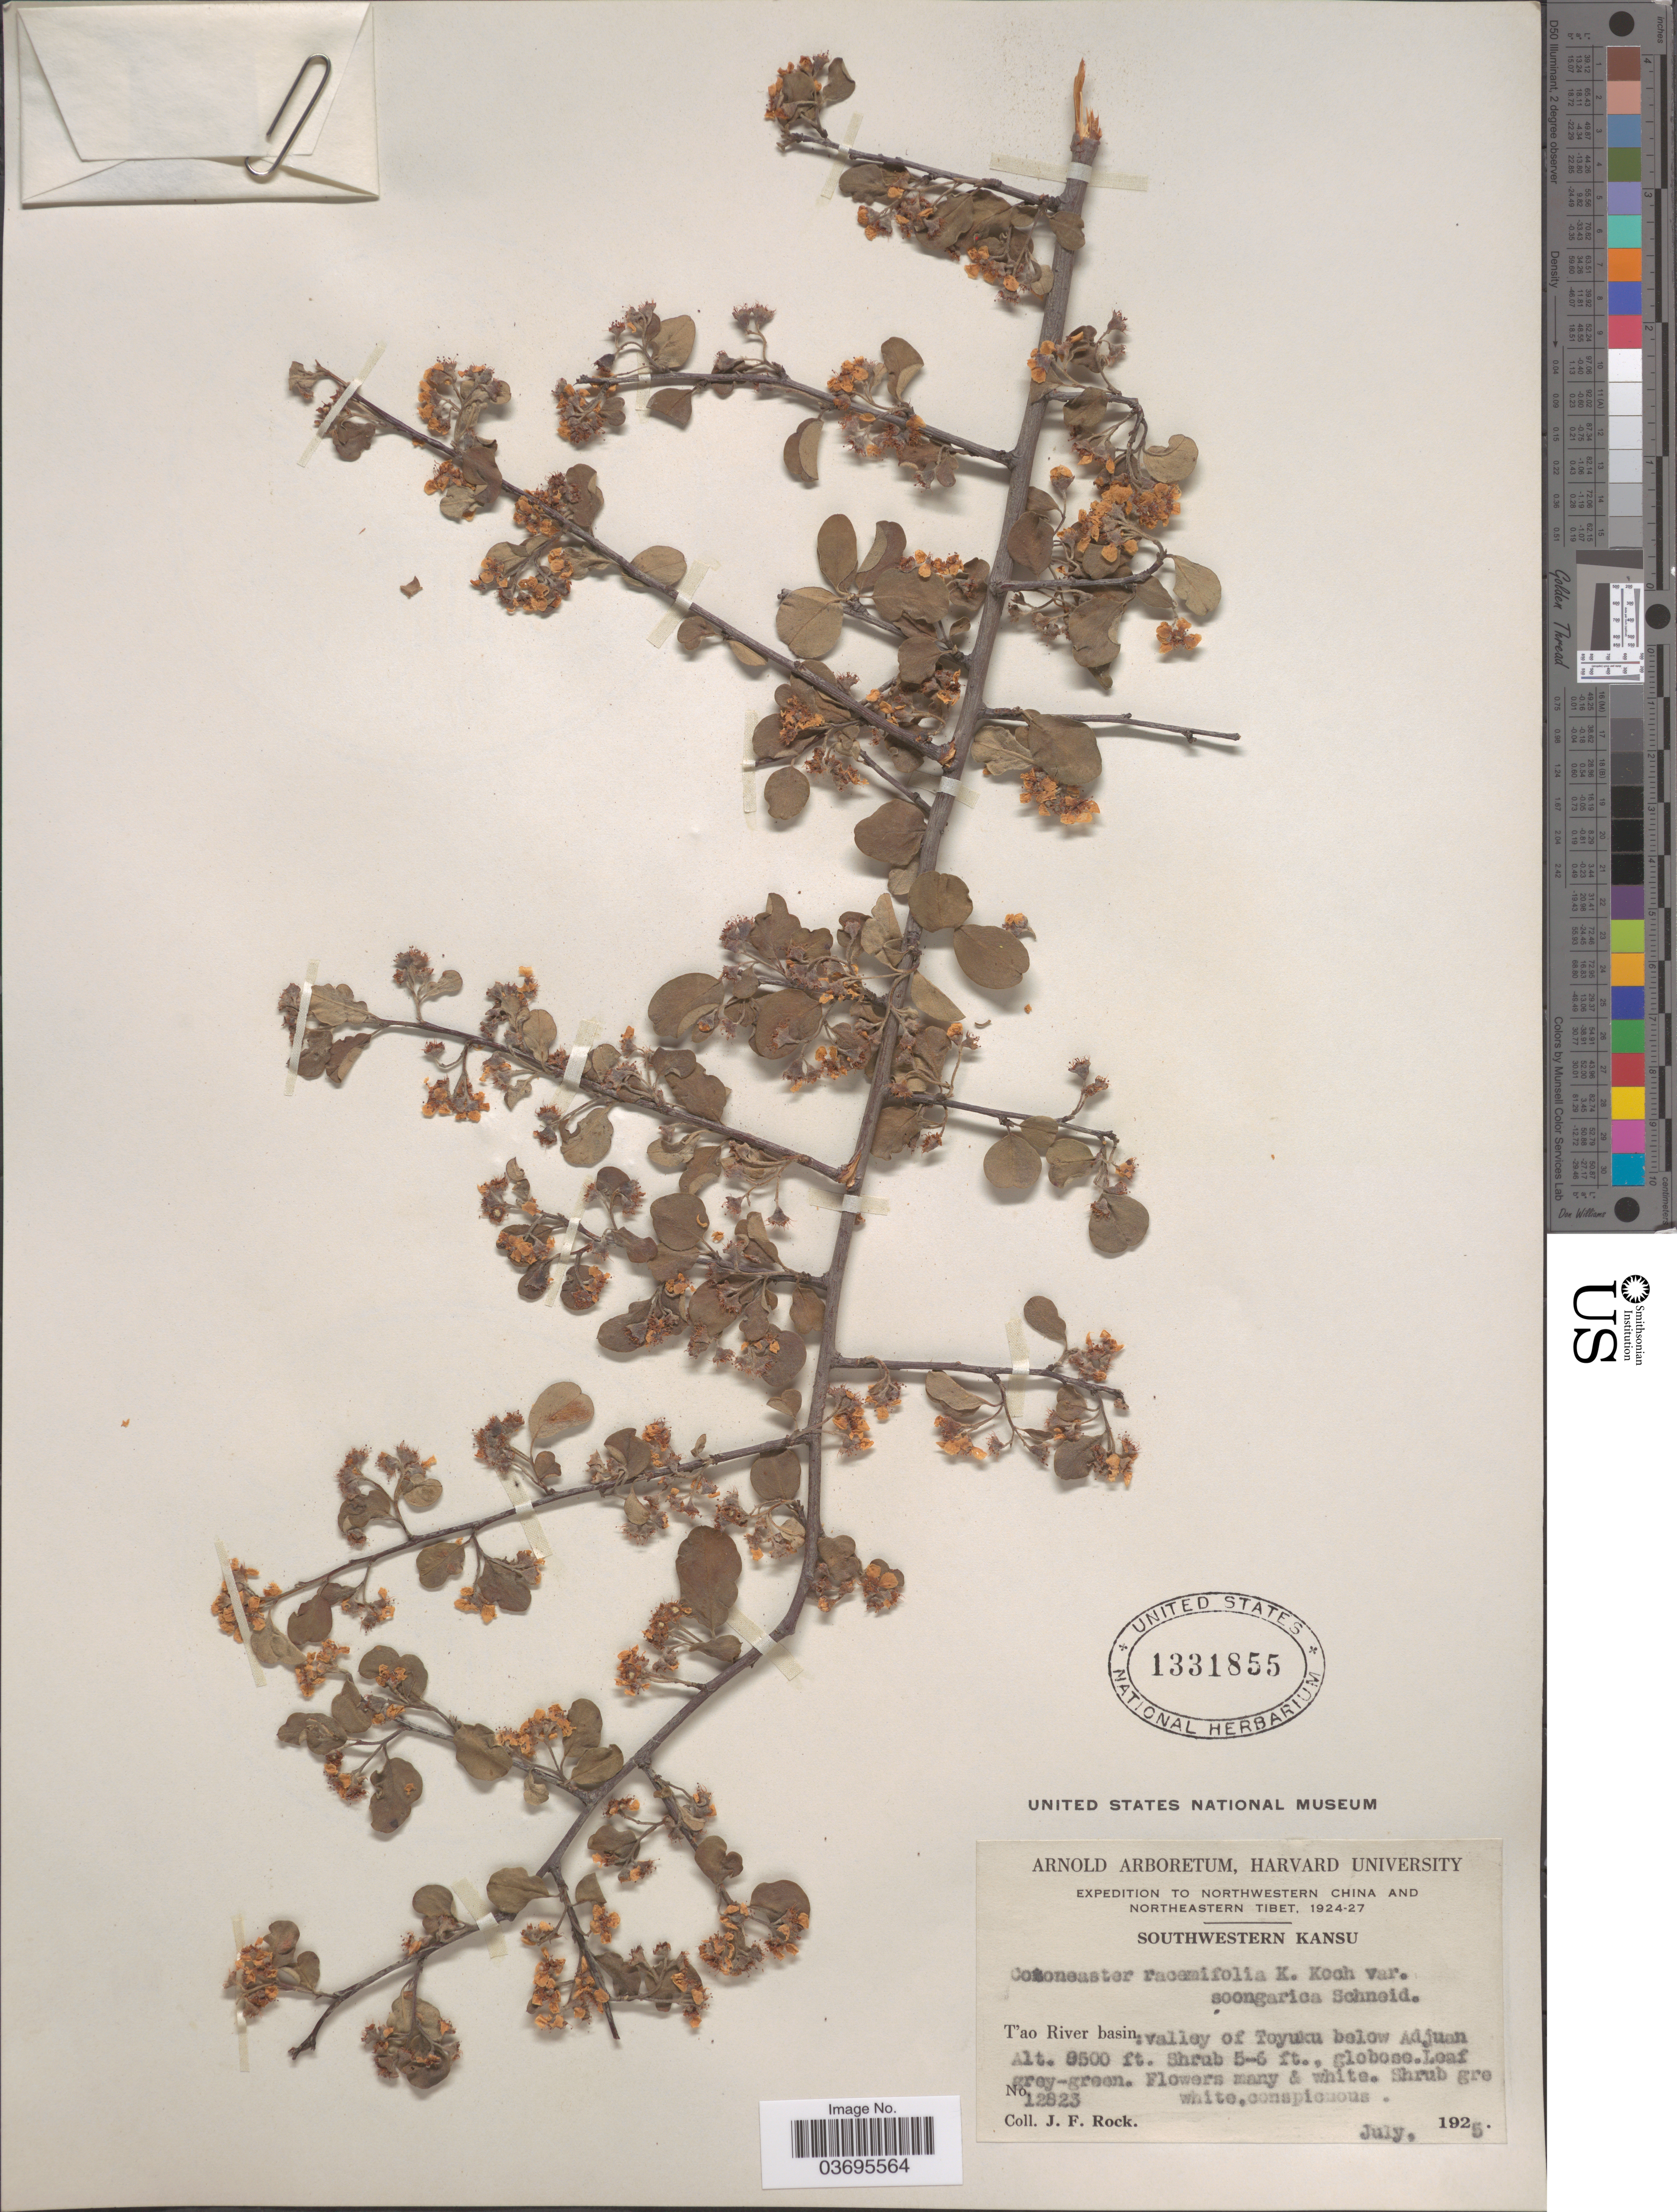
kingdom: Plantae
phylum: Tracheophyta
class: Magnoliopsida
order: Rosales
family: Rosaceae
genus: Cotoneaster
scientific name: Cotoneaster racemiflorus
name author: (Desf.) K. Koch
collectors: J. Rock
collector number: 12823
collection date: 1925-07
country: China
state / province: Gansu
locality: Northwestern China. Southwestern Kansu. T'ao River basin: valley of Toyuku below Adjuan.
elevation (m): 2896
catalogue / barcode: US 1331855